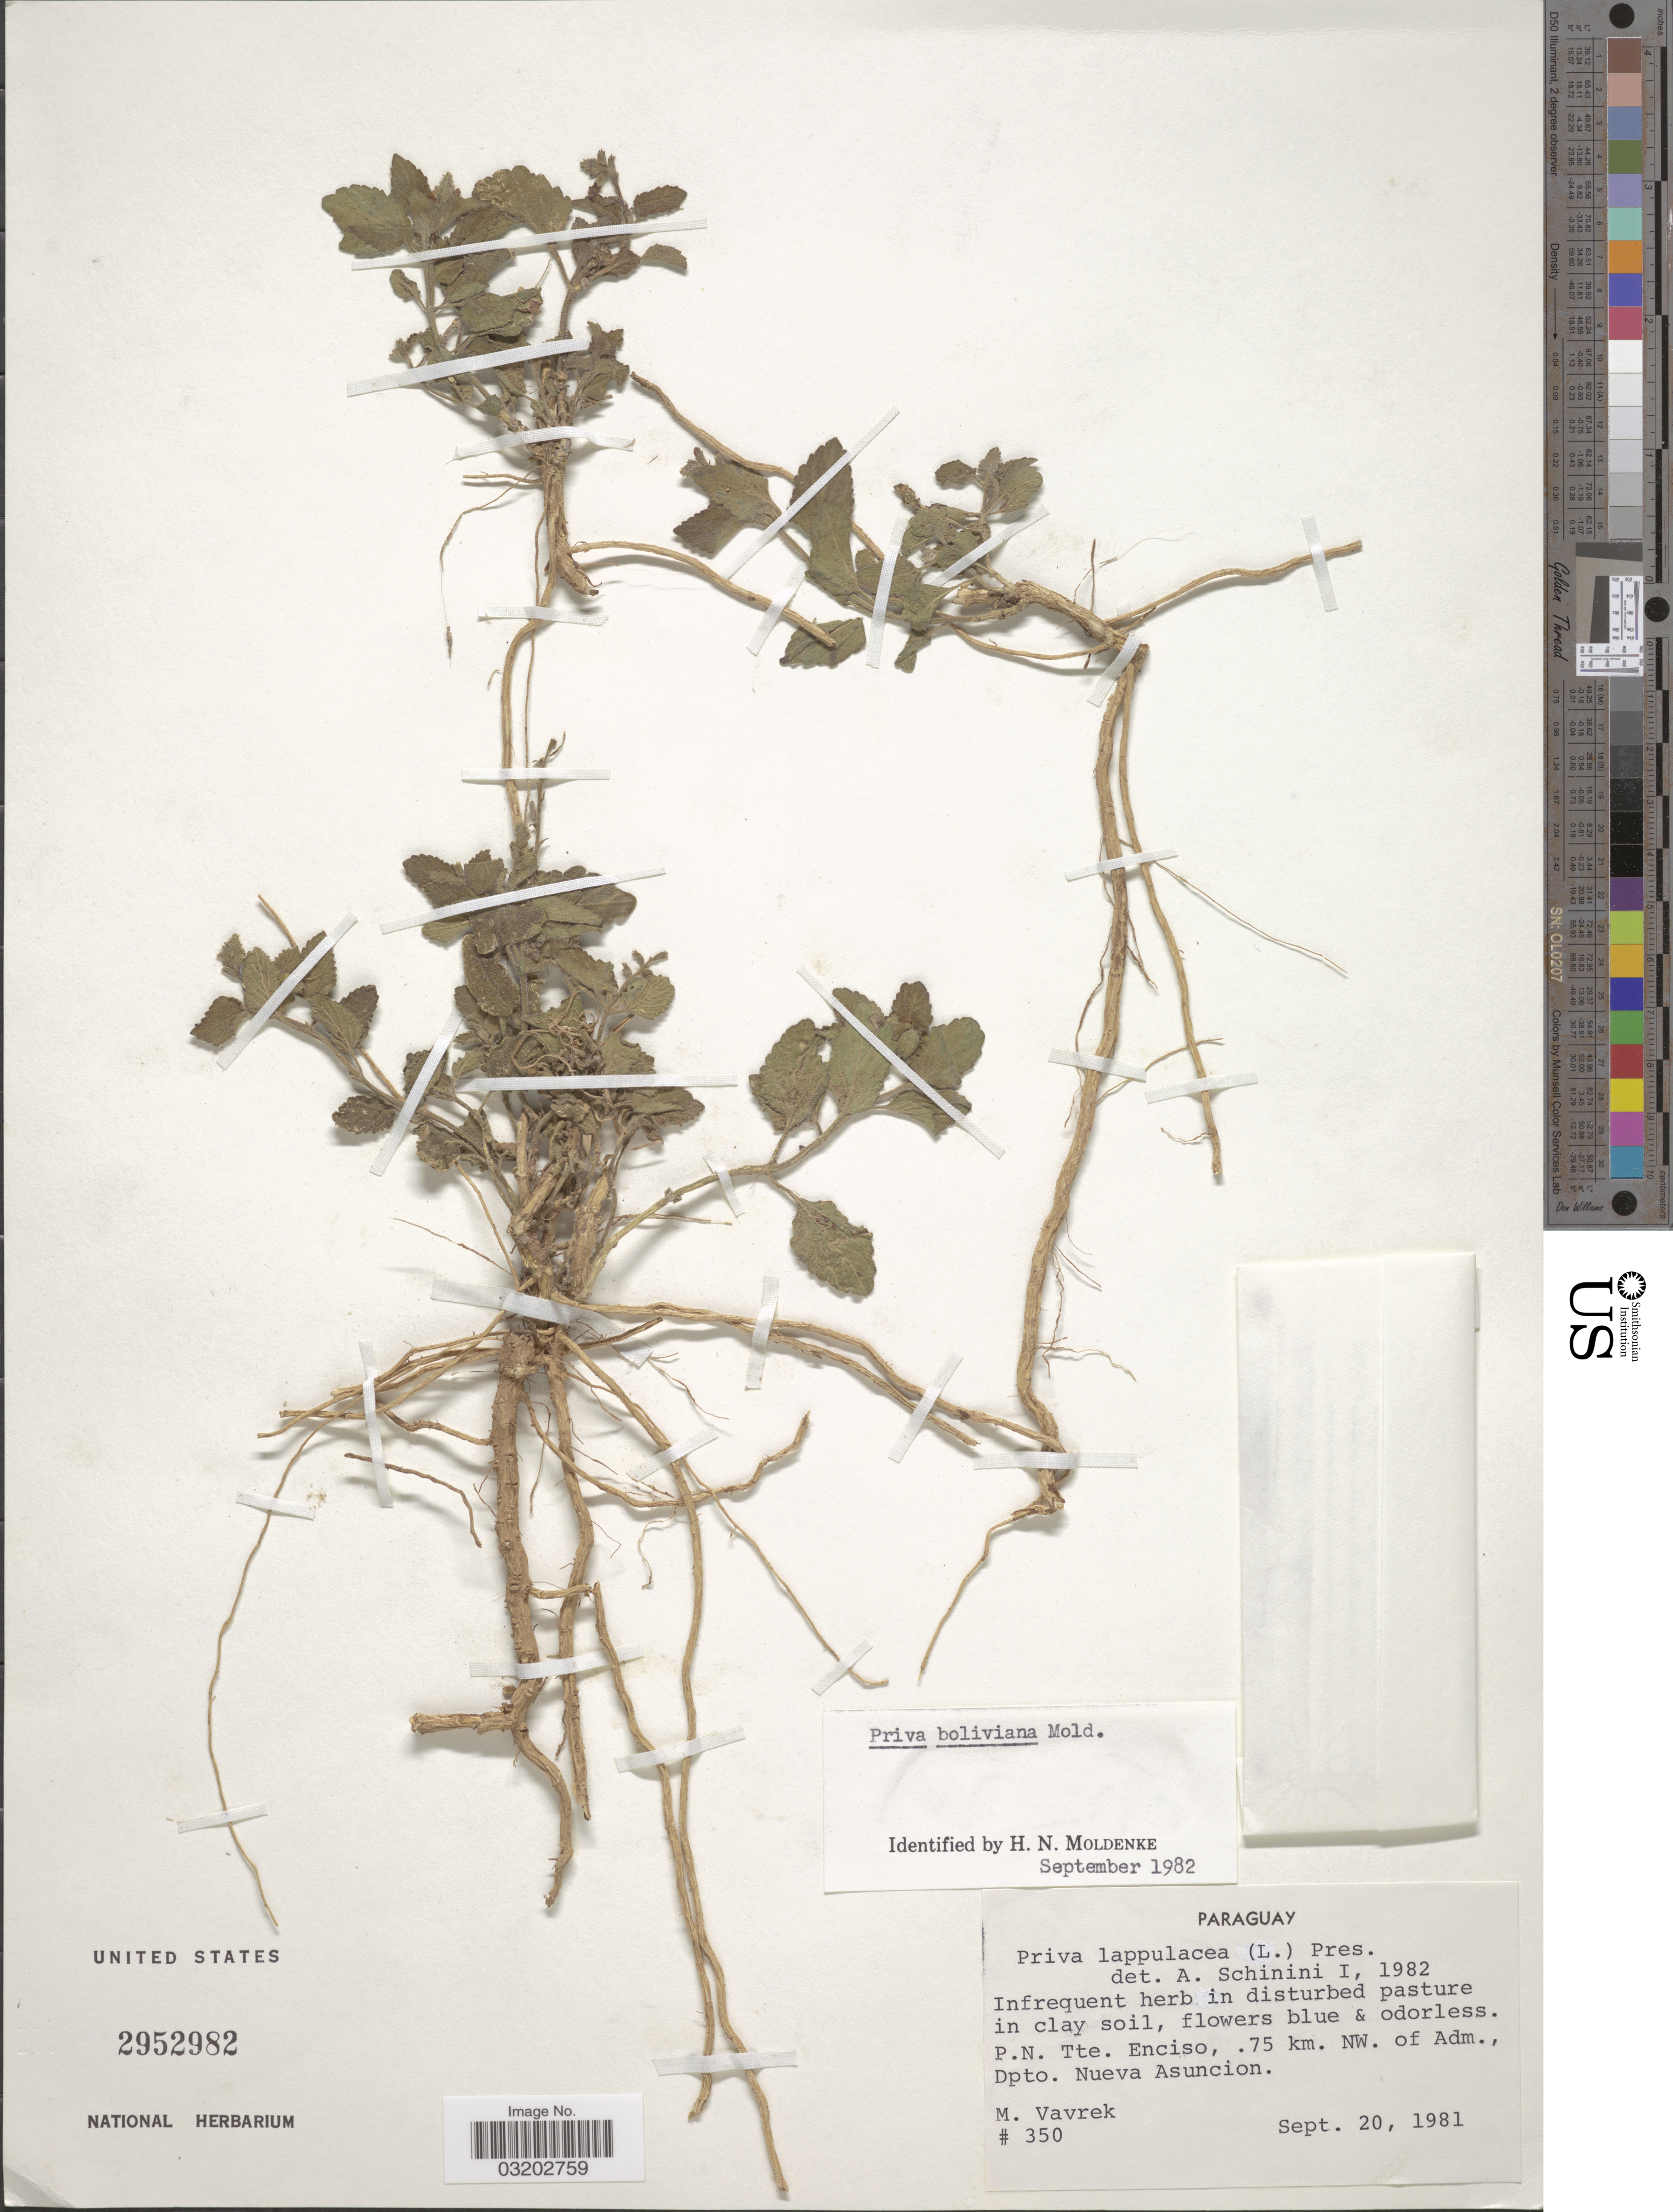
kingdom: Plantae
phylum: Tracheophyta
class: Magnoliopsida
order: Lamiales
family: Verbenaceae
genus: Priva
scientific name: Priva boliviana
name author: Moldenke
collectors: M. Vavrek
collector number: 350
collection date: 1981-09-20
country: Paraguay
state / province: Asuncion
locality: P.N. Tte. Enciso, .75 km. NW. of Adm., Dpto. Nuevo Asuncion.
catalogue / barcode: US 2952982